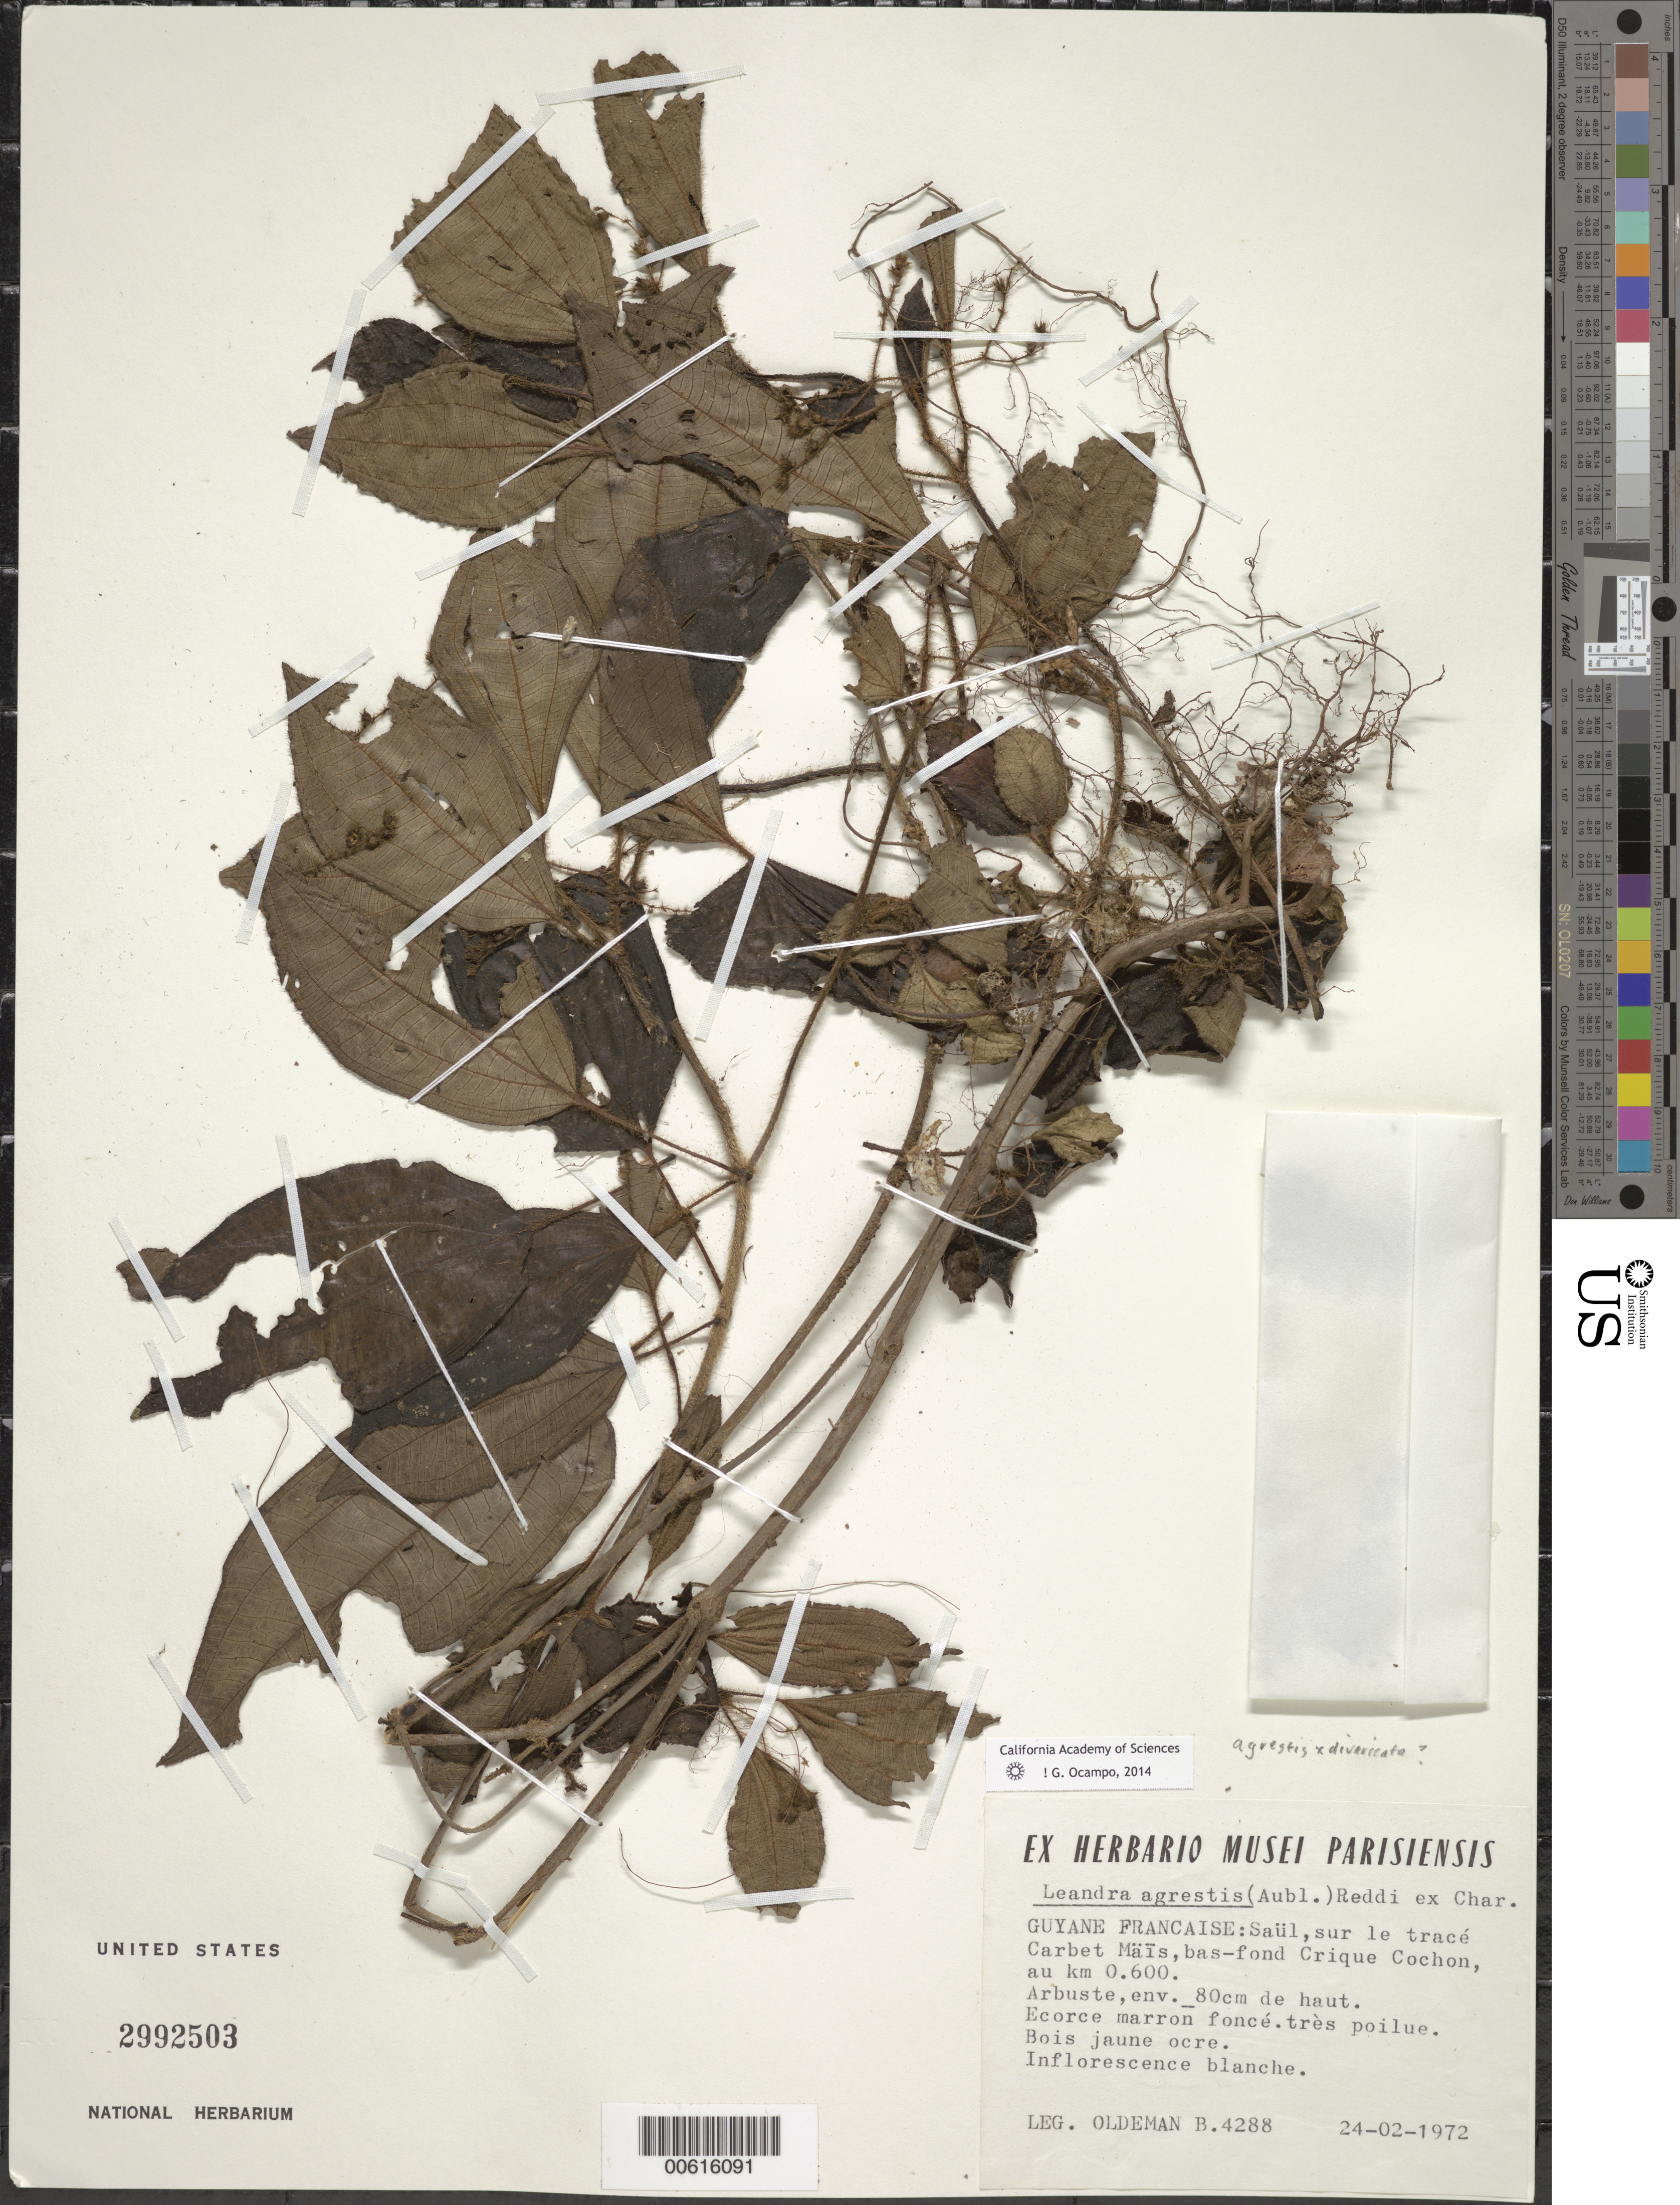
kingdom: Plantae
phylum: Tracheophyta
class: Magnoliopsida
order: Myrtales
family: Melastomataceae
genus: Leandra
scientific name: Leandra agrestis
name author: (Aubl.) Raddi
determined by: Wurdack, John J., (US), US (UNITED STATES)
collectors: R. Oldeman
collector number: B 4288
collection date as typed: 24-Feb-72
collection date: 1972-02-24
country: French Guiana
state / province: Saint-Laurent-du-Maroni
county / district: Saül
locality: Saül, sur la tracé Carbet Maïs, Crique Cochon, km .6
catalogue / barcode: US 2992503